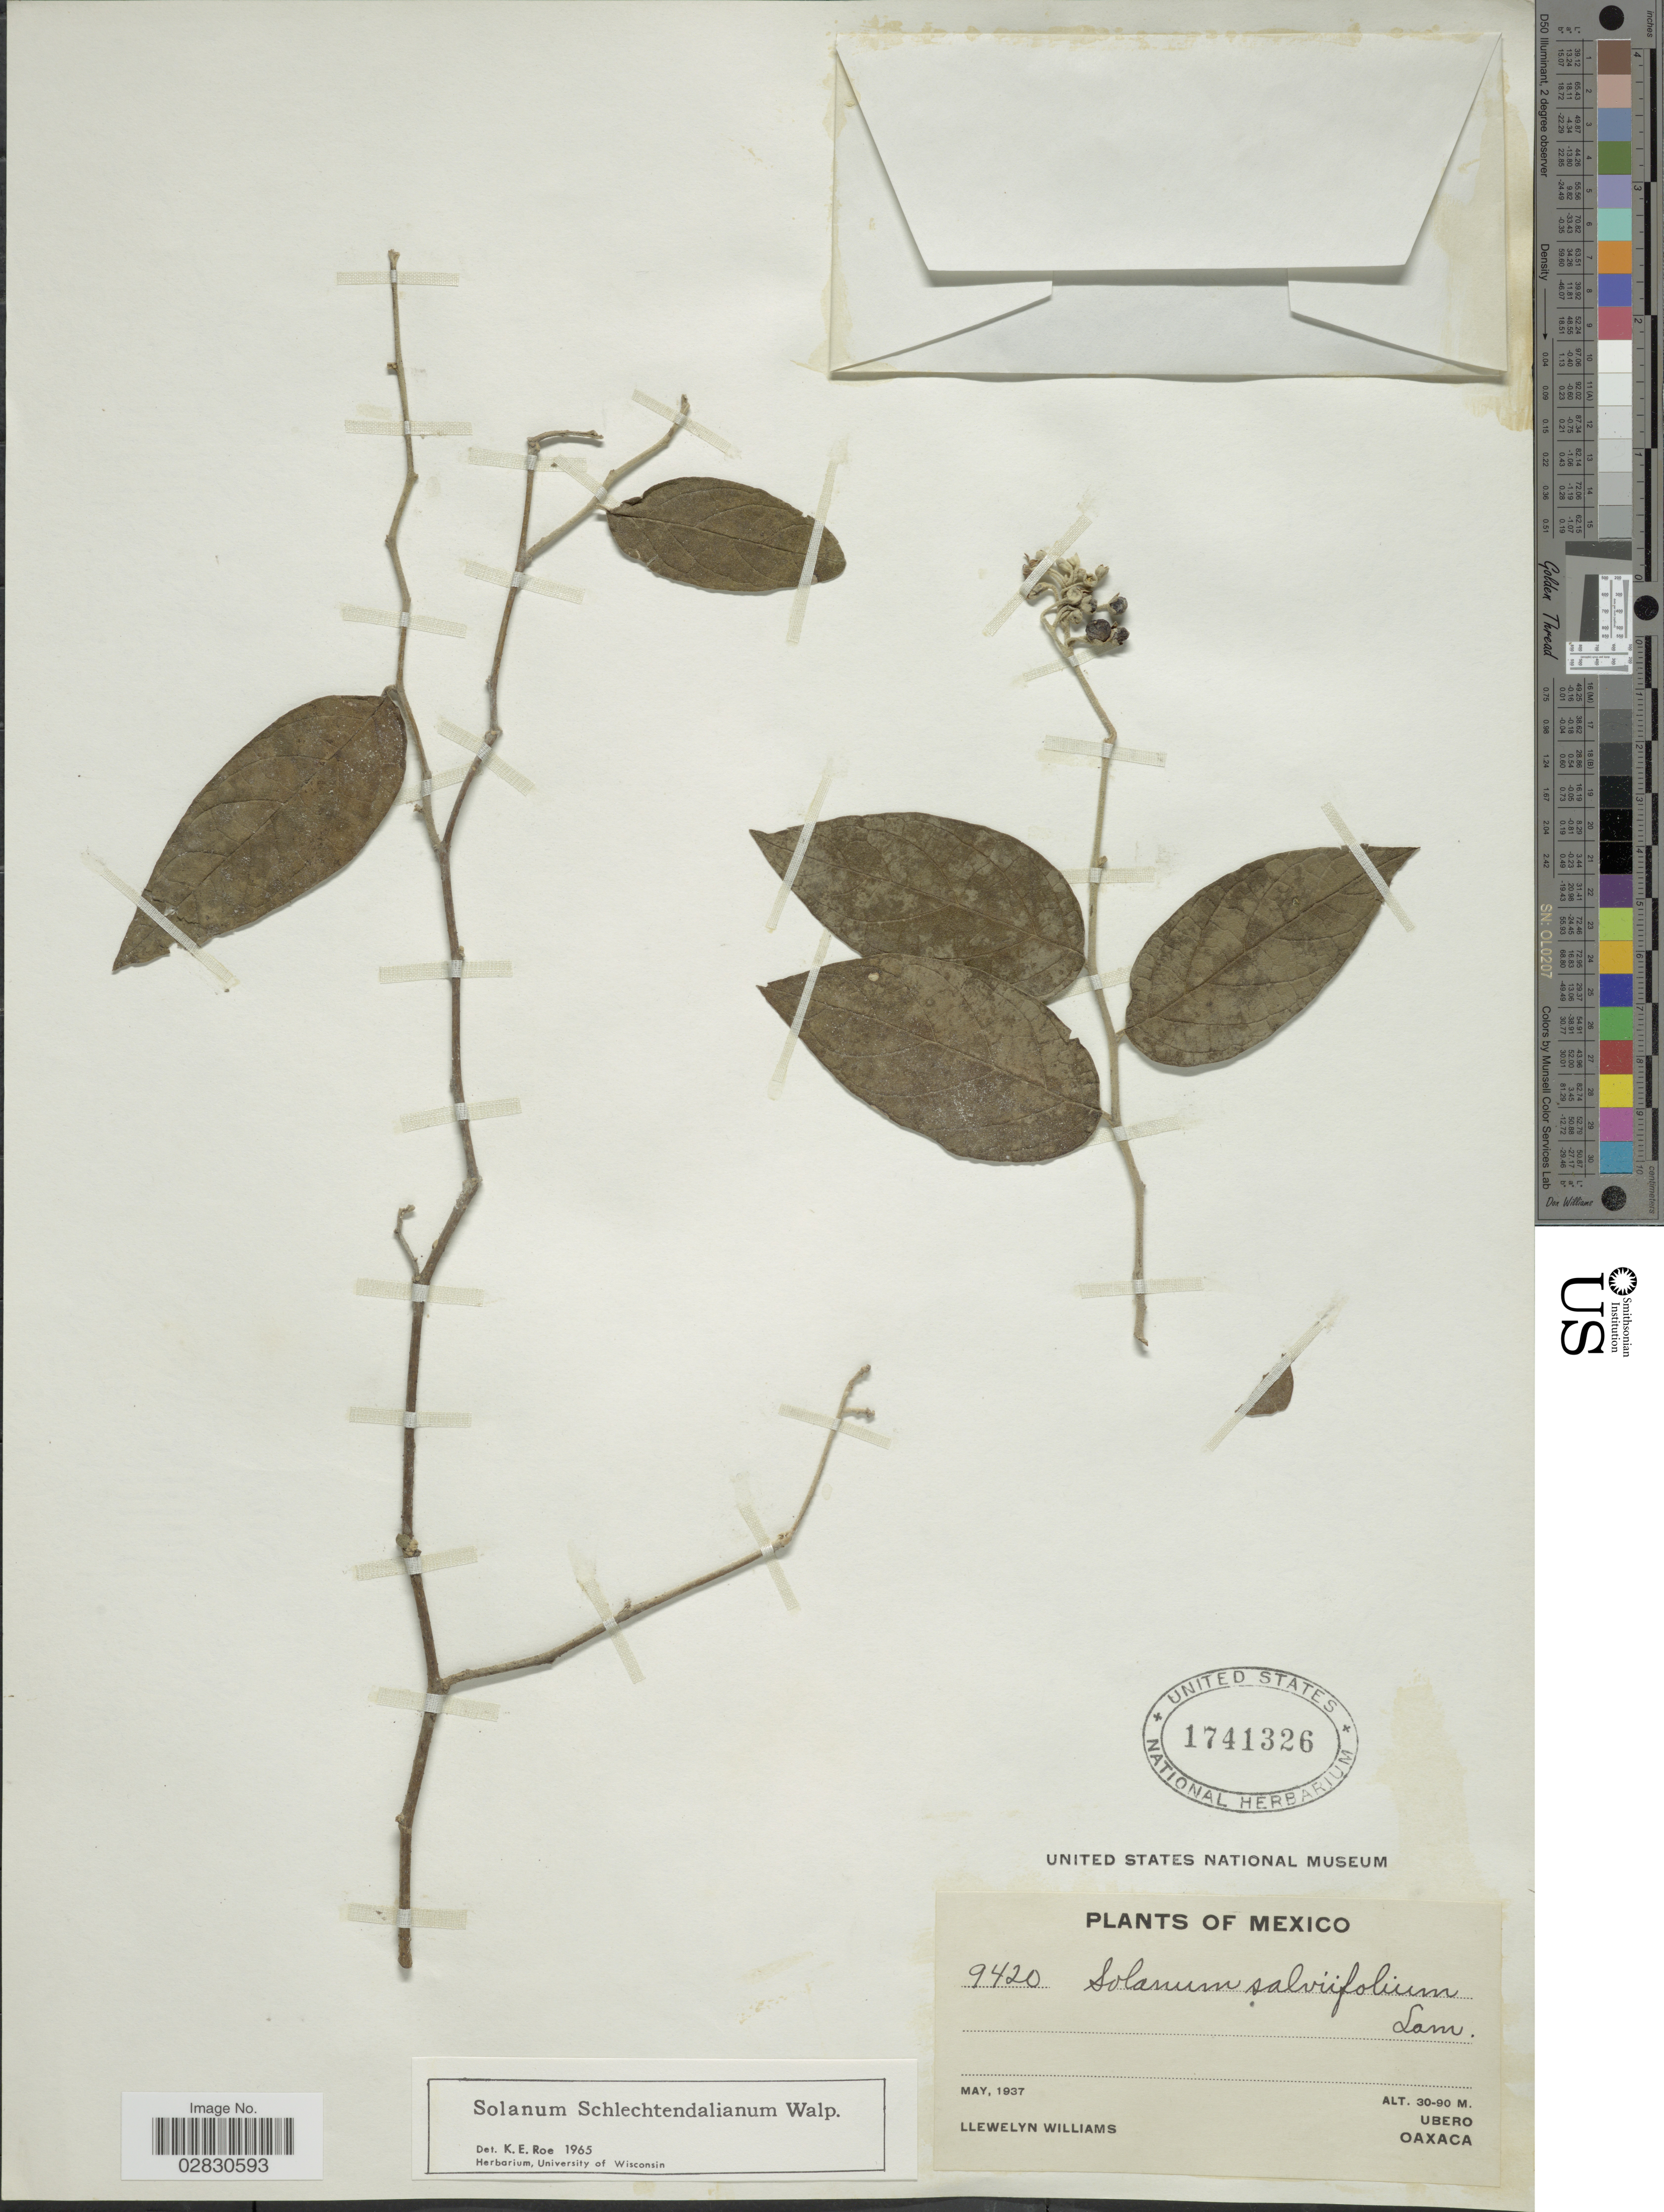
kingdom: Plantae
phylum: Tracheophyta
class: Magnoliopsida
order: Solanales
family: Solanaceae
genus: Solanum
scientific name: Solanum schlechtendalianum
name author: Walp.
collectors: Ll. Williams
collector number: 8420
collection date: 1937-05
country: Mexico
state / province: Oaxaca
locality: Ubero.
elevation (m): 30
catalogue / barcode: US 1741326